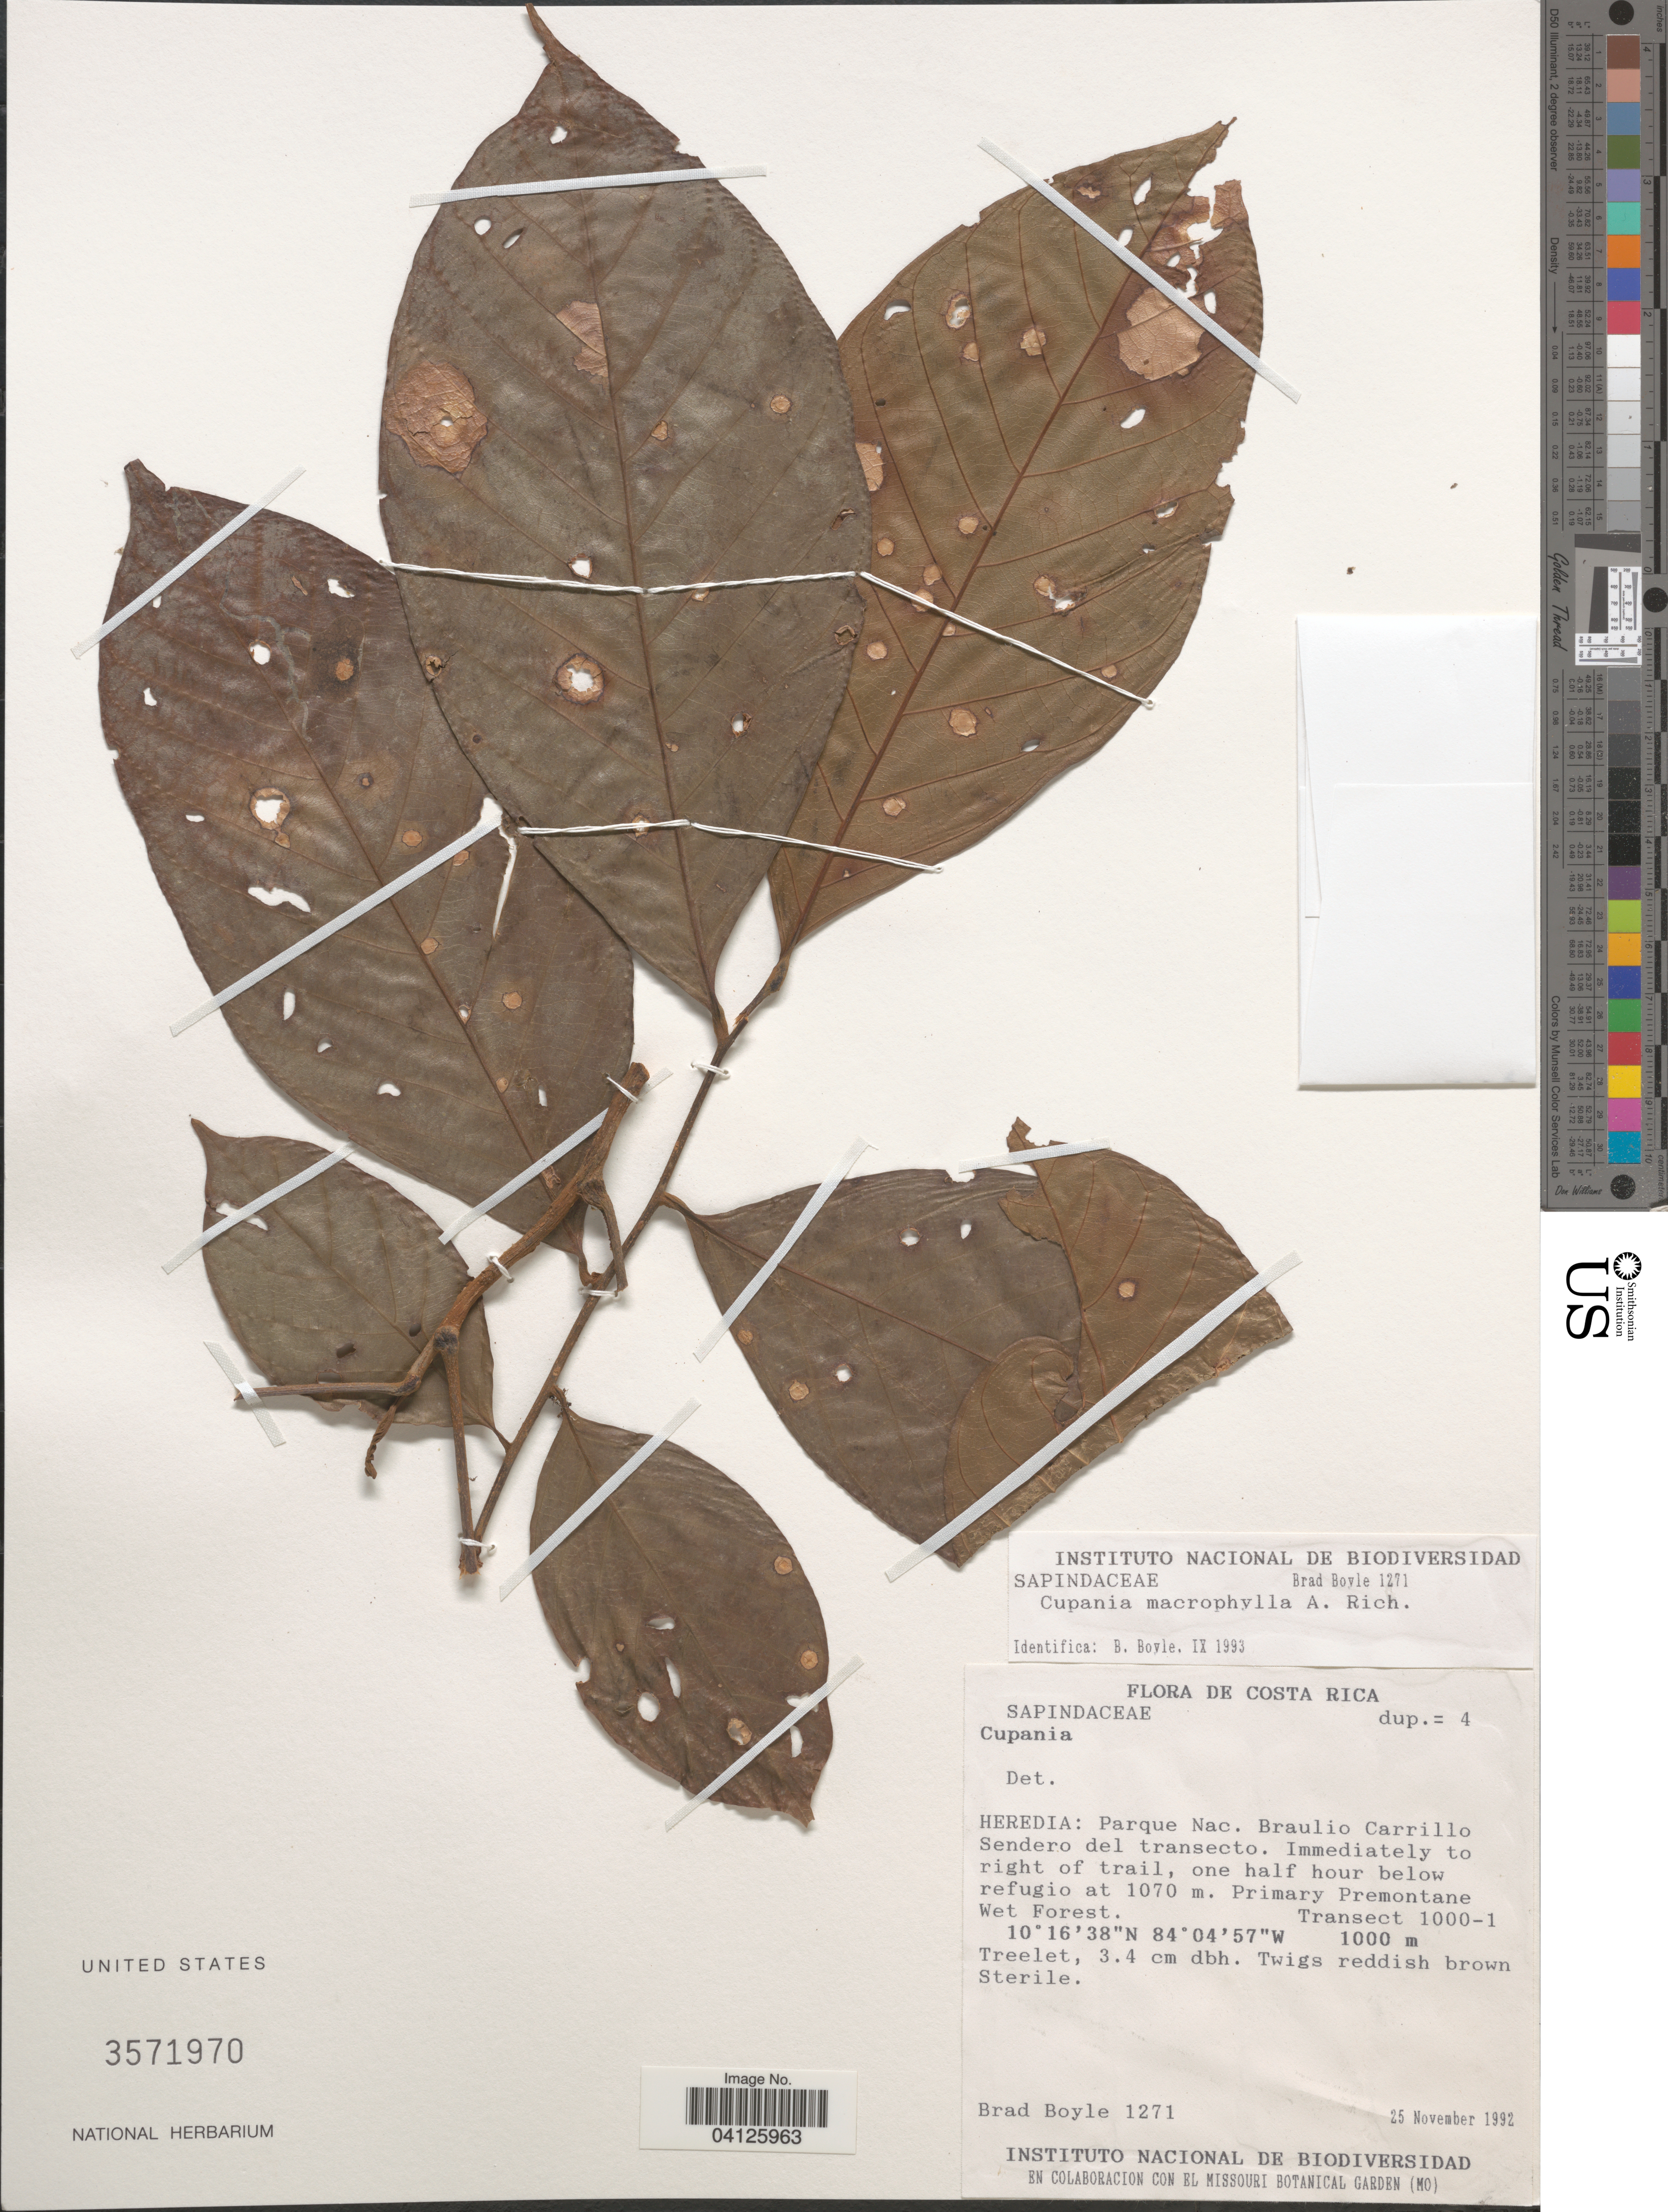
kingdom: Plantae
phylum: Tracheophyta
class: Magnoliopsida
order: Sapindales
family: Sapindaceae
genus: Matayba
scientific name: Matayba glaberrima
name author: Radlk.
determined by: Acevedo-Rodriguez, P., (US), Smithsonian Institution - National Museum of Natural History (UNITED STATES)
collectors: B. Boyle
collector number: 1271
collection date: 1992-11-25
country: Costa Rica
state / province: Heredia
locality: Parque Nac. Braulio Carrillo Sendero del transecto. Immediately to right of trail, one half hour below refugio at 1070 m.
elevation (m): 1000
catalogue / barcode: US 3571970